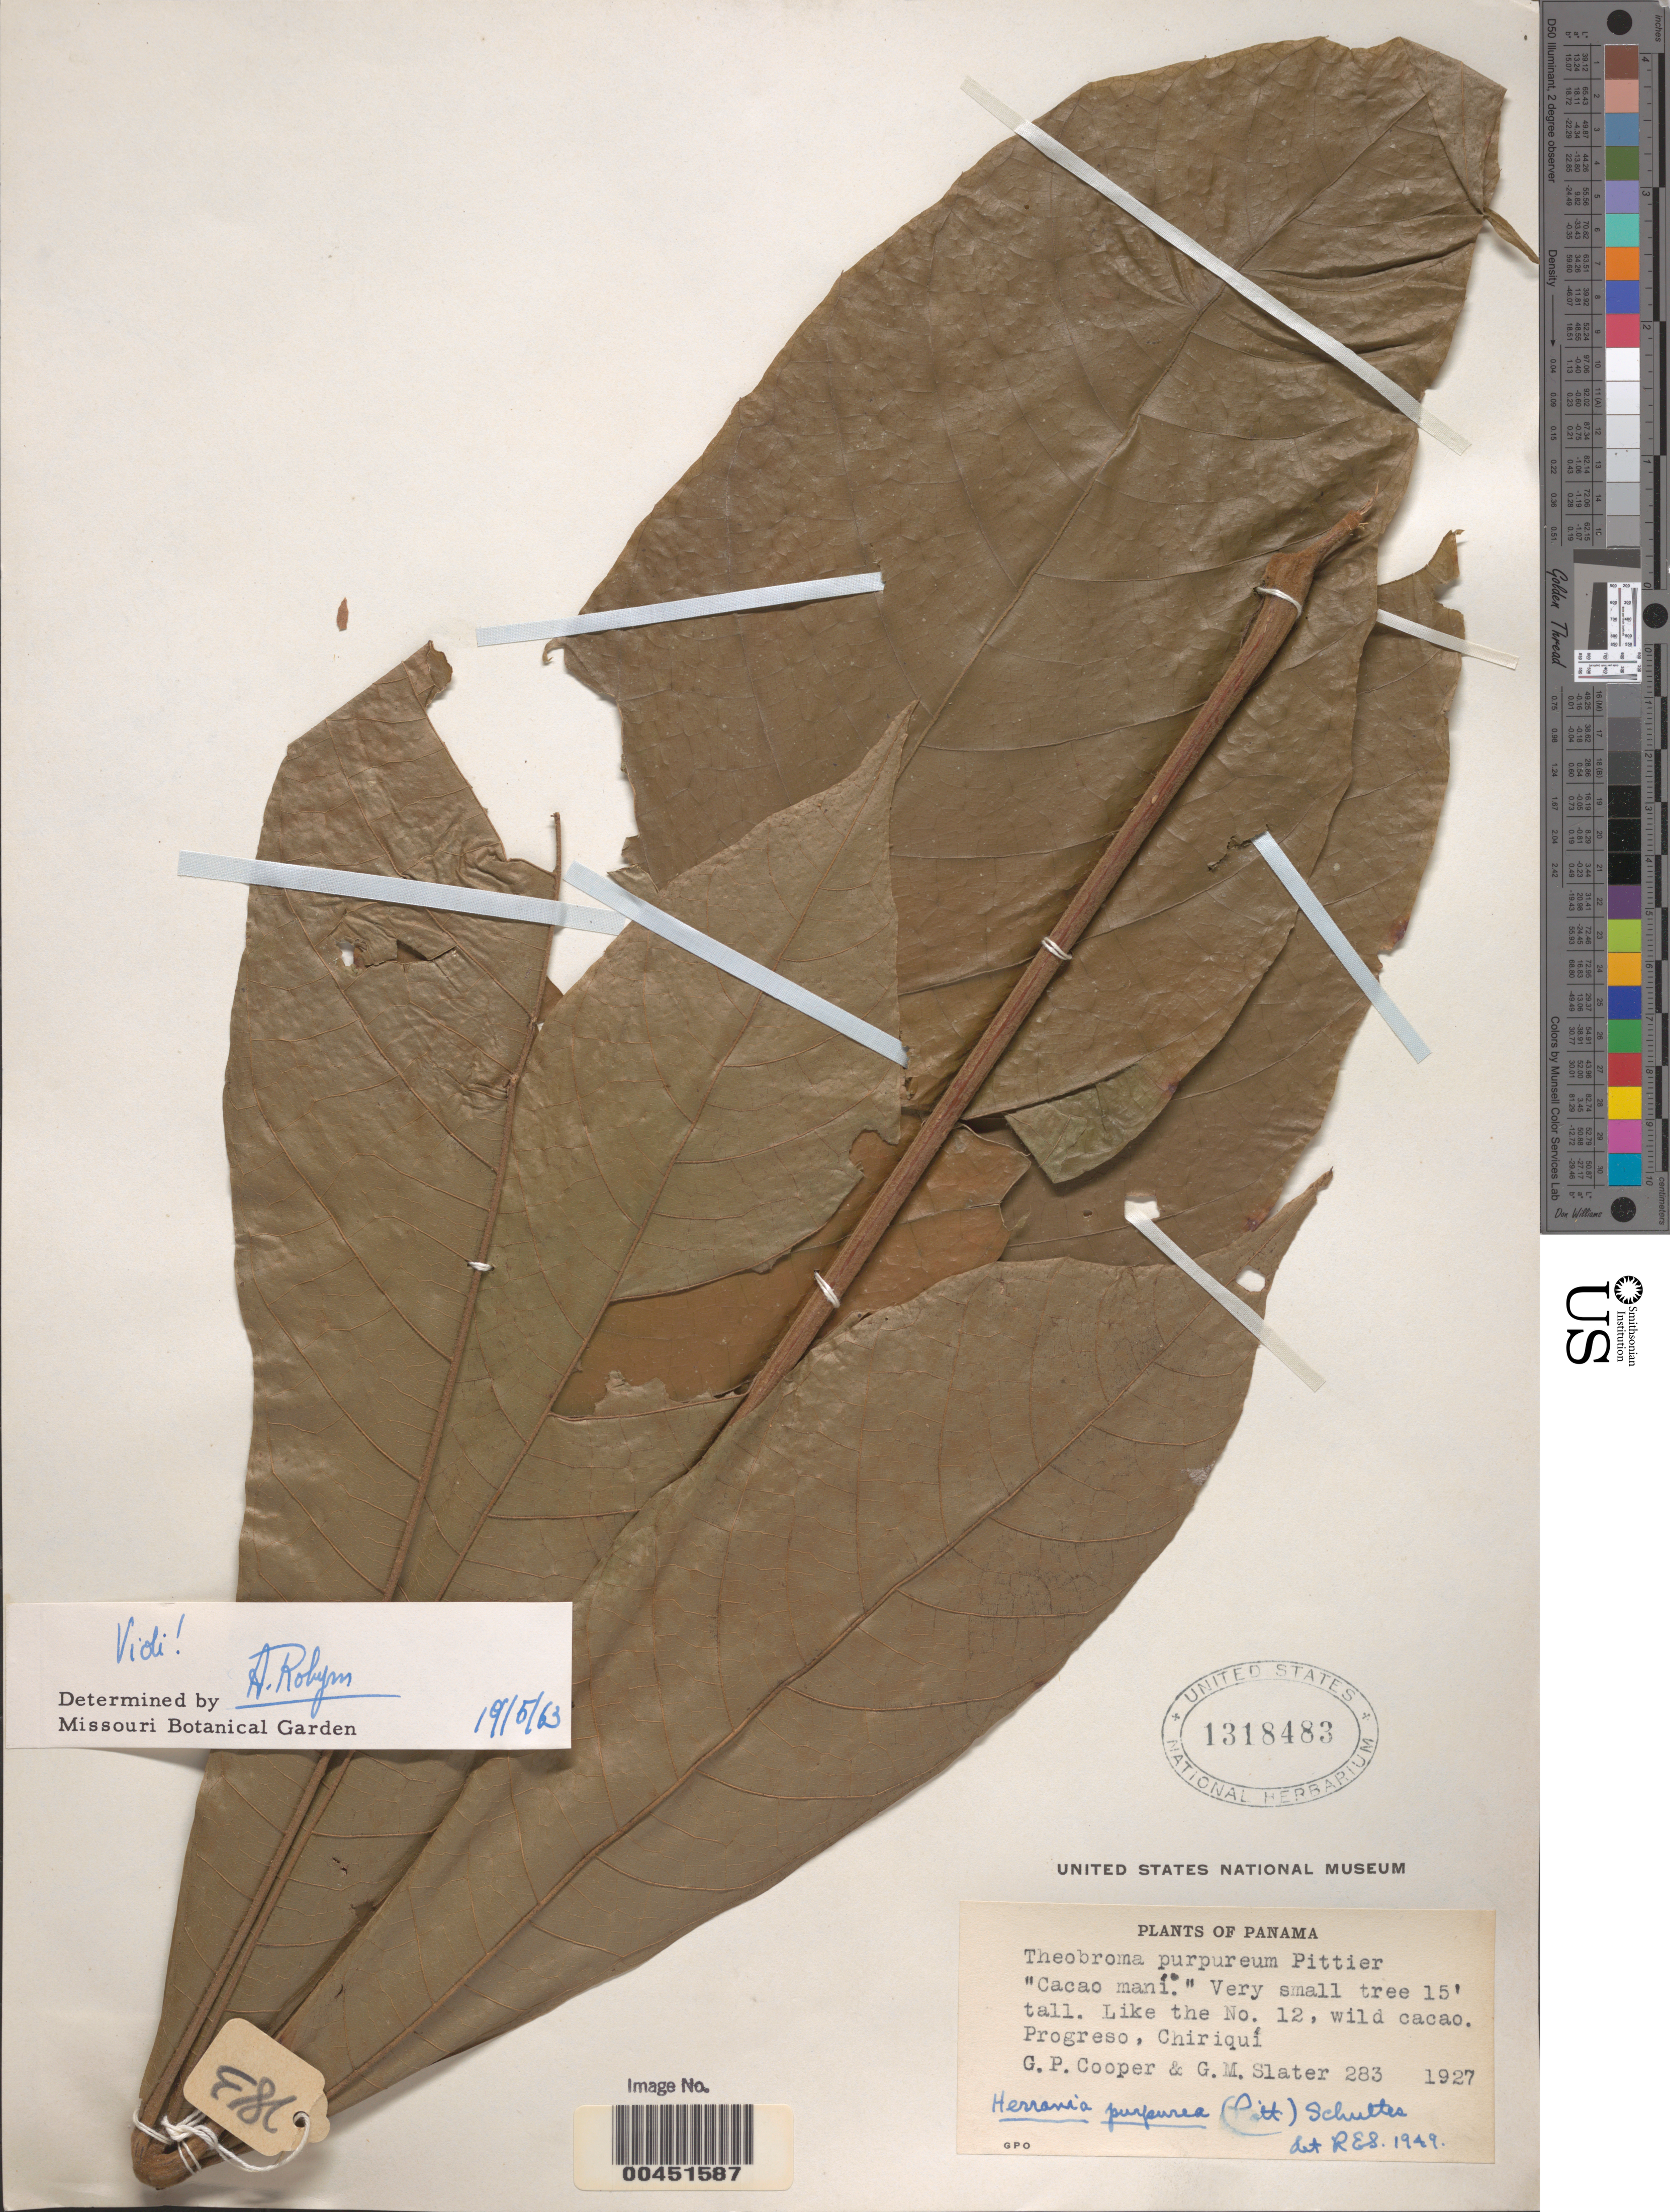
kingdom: Plantae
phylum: Tracheophyta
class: Magnoliopsida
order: Malvales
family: Malvaceae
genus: Theobroma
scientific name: Theobroma purpureum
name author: Pittier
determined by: Dorr, L. J., (BOT), Smithsonian Institution - National Museum of Natural History (UNITED STATES)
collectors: G. Cooper & G. Slater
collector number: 283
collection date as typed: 1927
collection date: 1927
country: Panama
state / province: Chiriquí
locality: Progresso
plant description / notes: Common name: cacao maní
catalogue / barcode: US 1318483